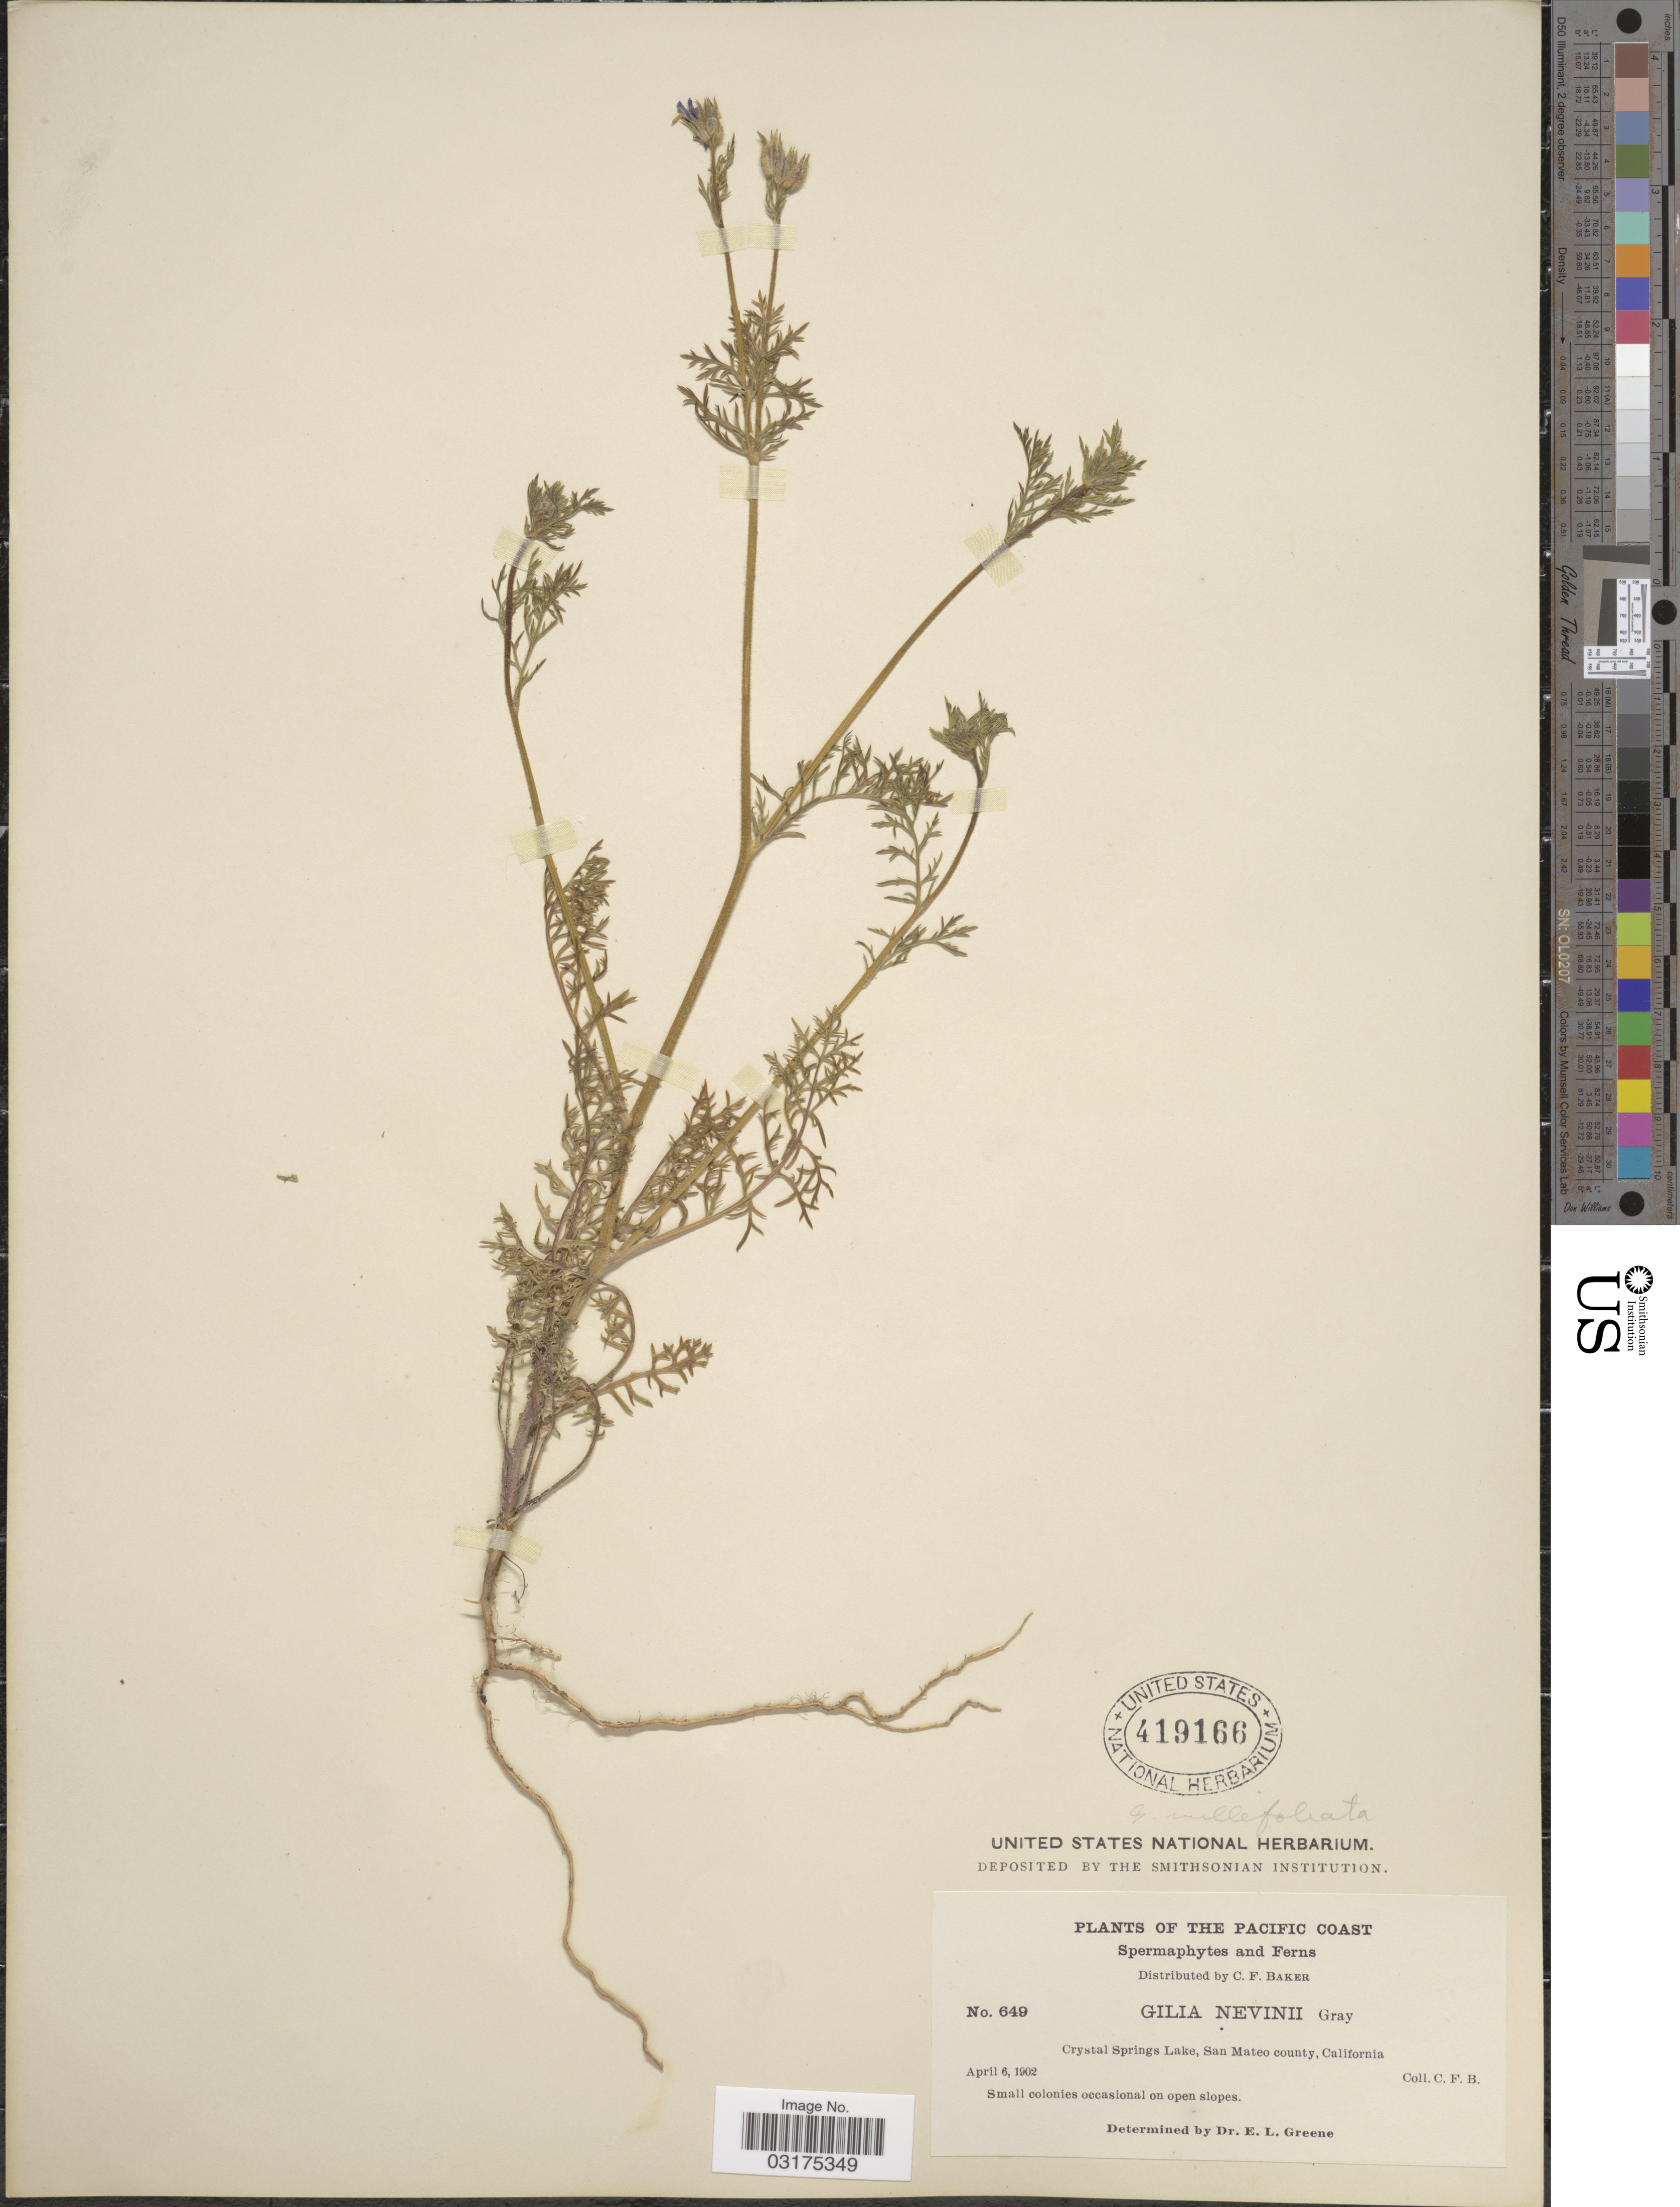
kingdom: Plantae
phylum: Tracheophyta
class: Magnoliopsida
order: Ericales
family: Polemoniaceae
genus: Gilia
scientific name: Gilia clivorum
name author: (Jeps.) V.E. Grant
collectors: C. F. Baker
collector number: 649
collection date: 1902-04-06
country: United States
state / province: California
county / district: San Mateo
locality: The Pacific Coast, Crystal Springs Lake, San Mateo county, California.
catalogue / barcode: US 419166